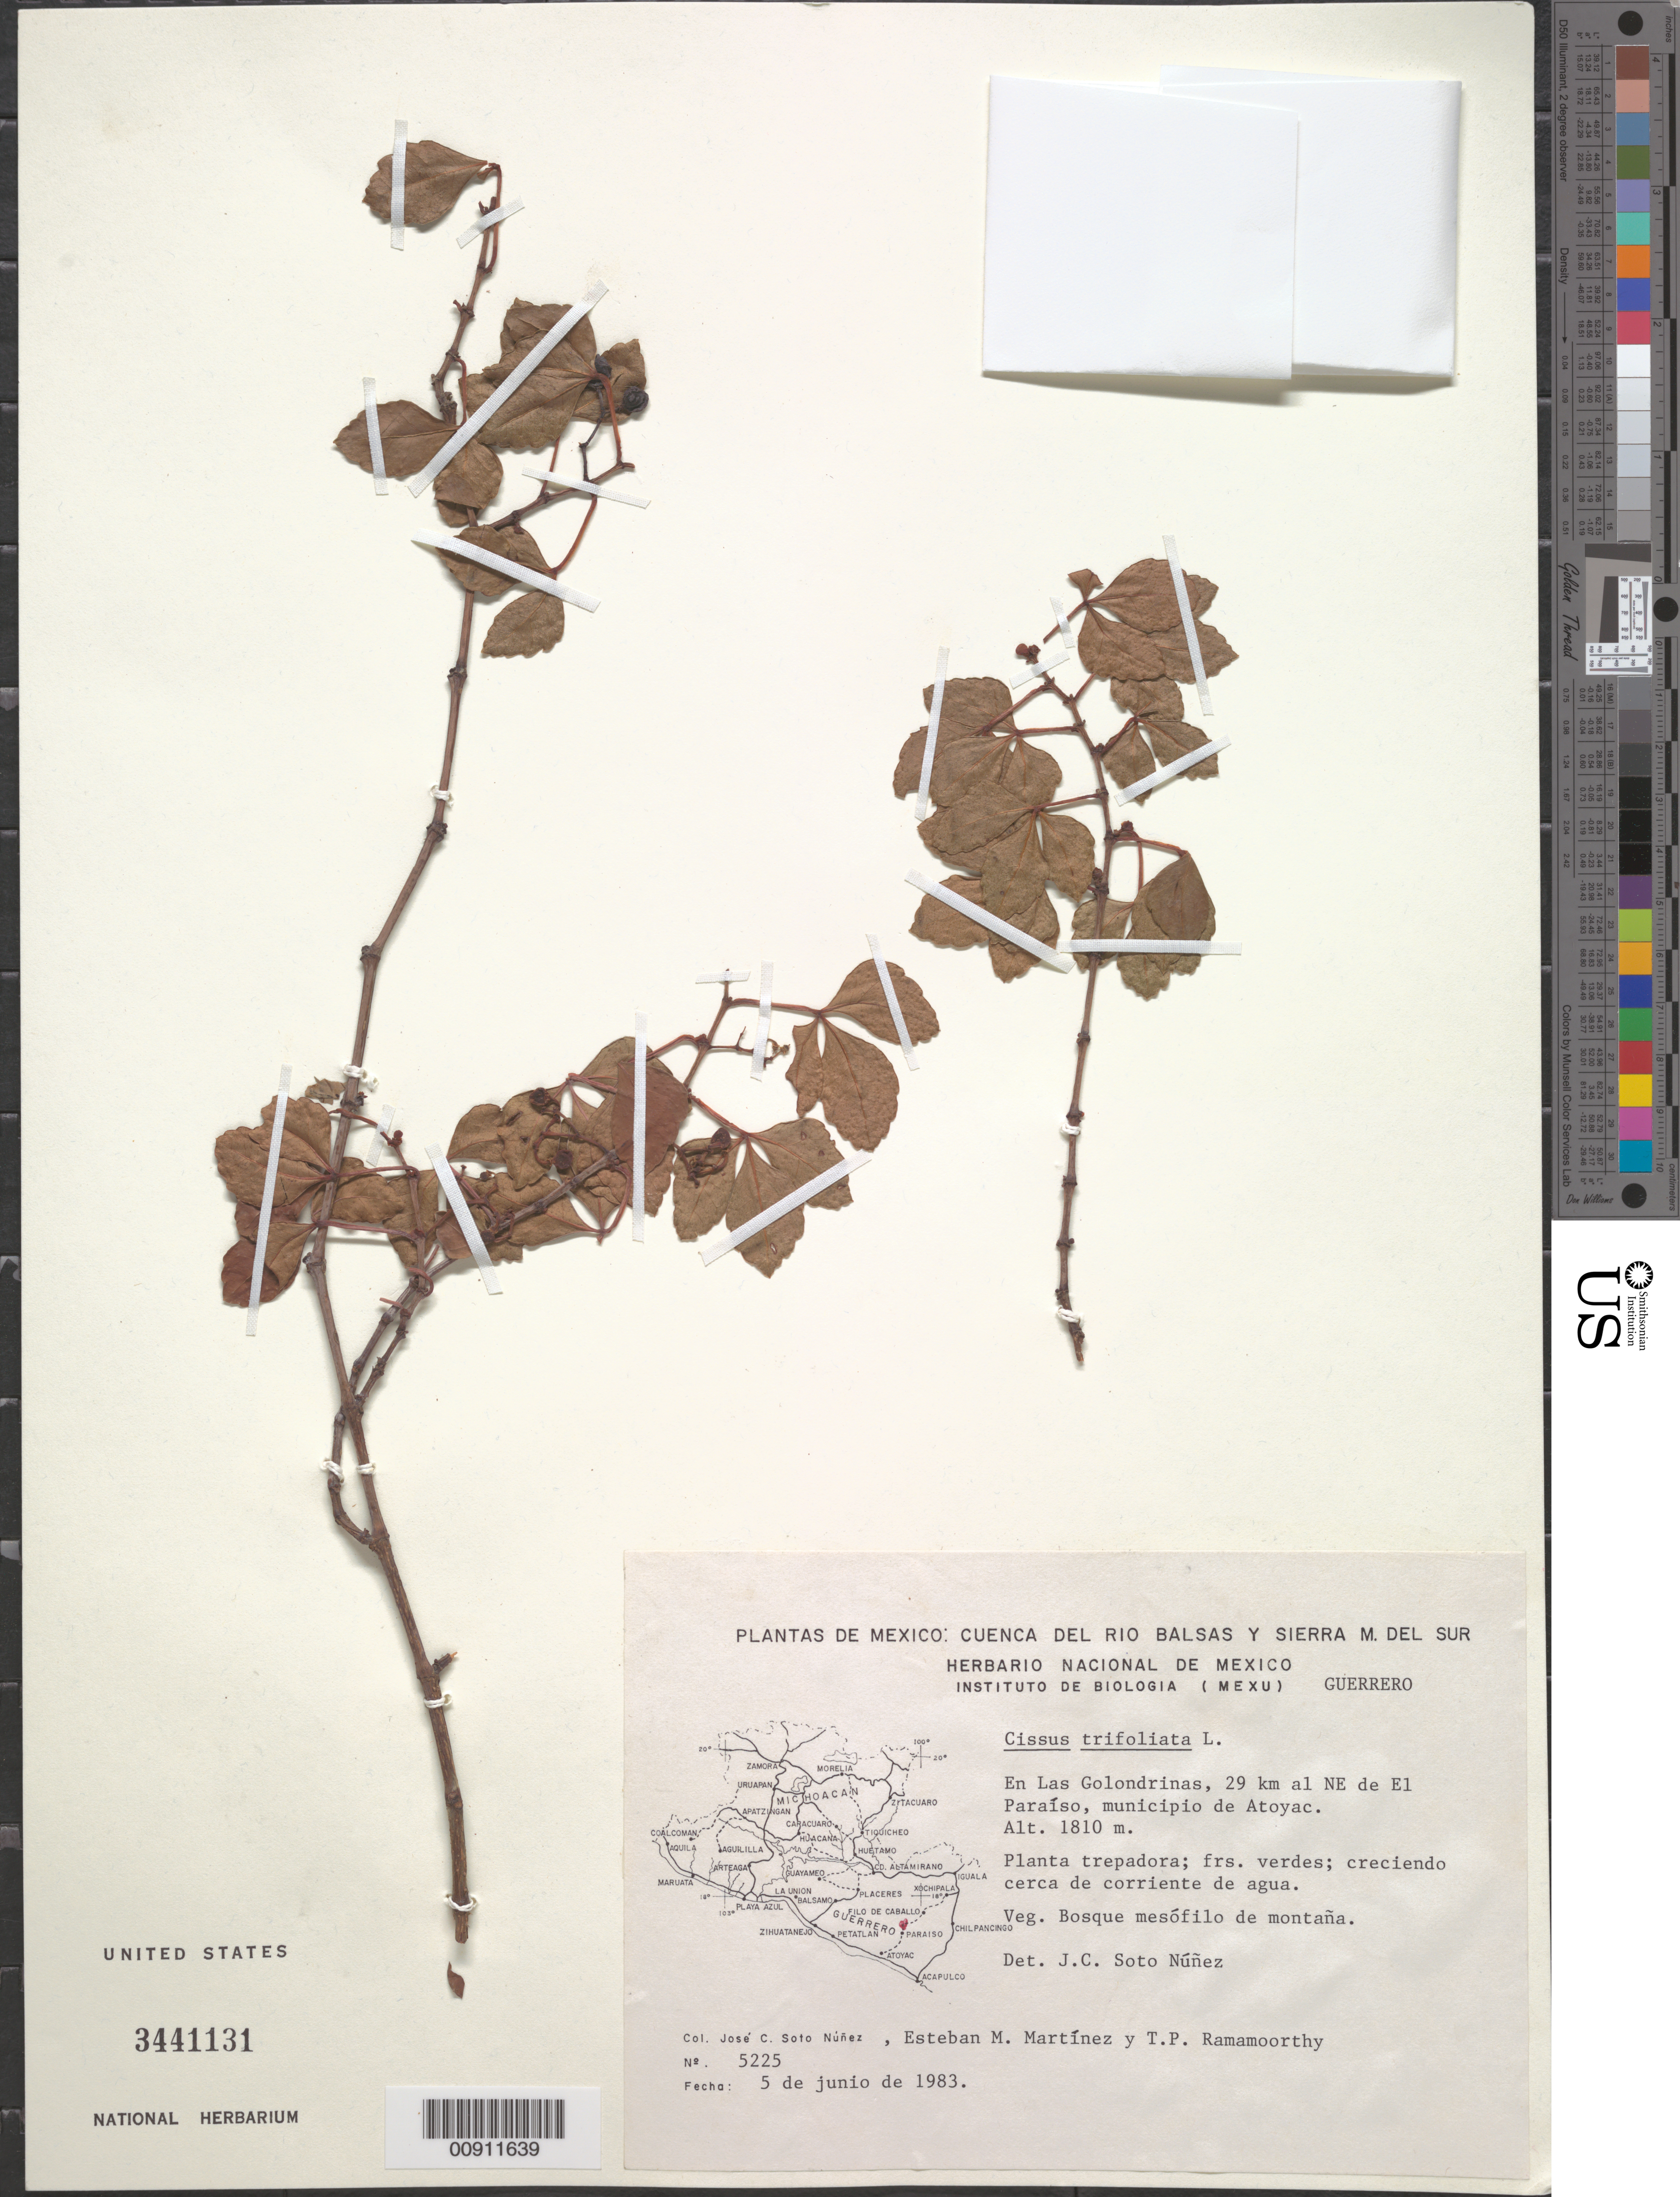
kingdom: Plantae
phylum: Tracheophyta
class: Magnoliopsida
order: Vitales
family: Vitaceae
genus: Cissus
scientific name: Cissus trifoliata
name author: (L.) L.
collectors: J. C. Soto Núñez, E. M. Martínez S. & T. P. Ramamoorthy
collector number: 5225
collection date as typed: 05 Jun 1983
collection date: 1983-06-05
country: Mexico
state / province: Guerrero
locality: En Las Golondrinas, 29 km al NE de El Paraíso, municipio de Atoyac.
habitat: Creciendo cerca de corriente de agua. Veg. Bosque mesófilo de montaña.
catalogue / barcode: US 3441131